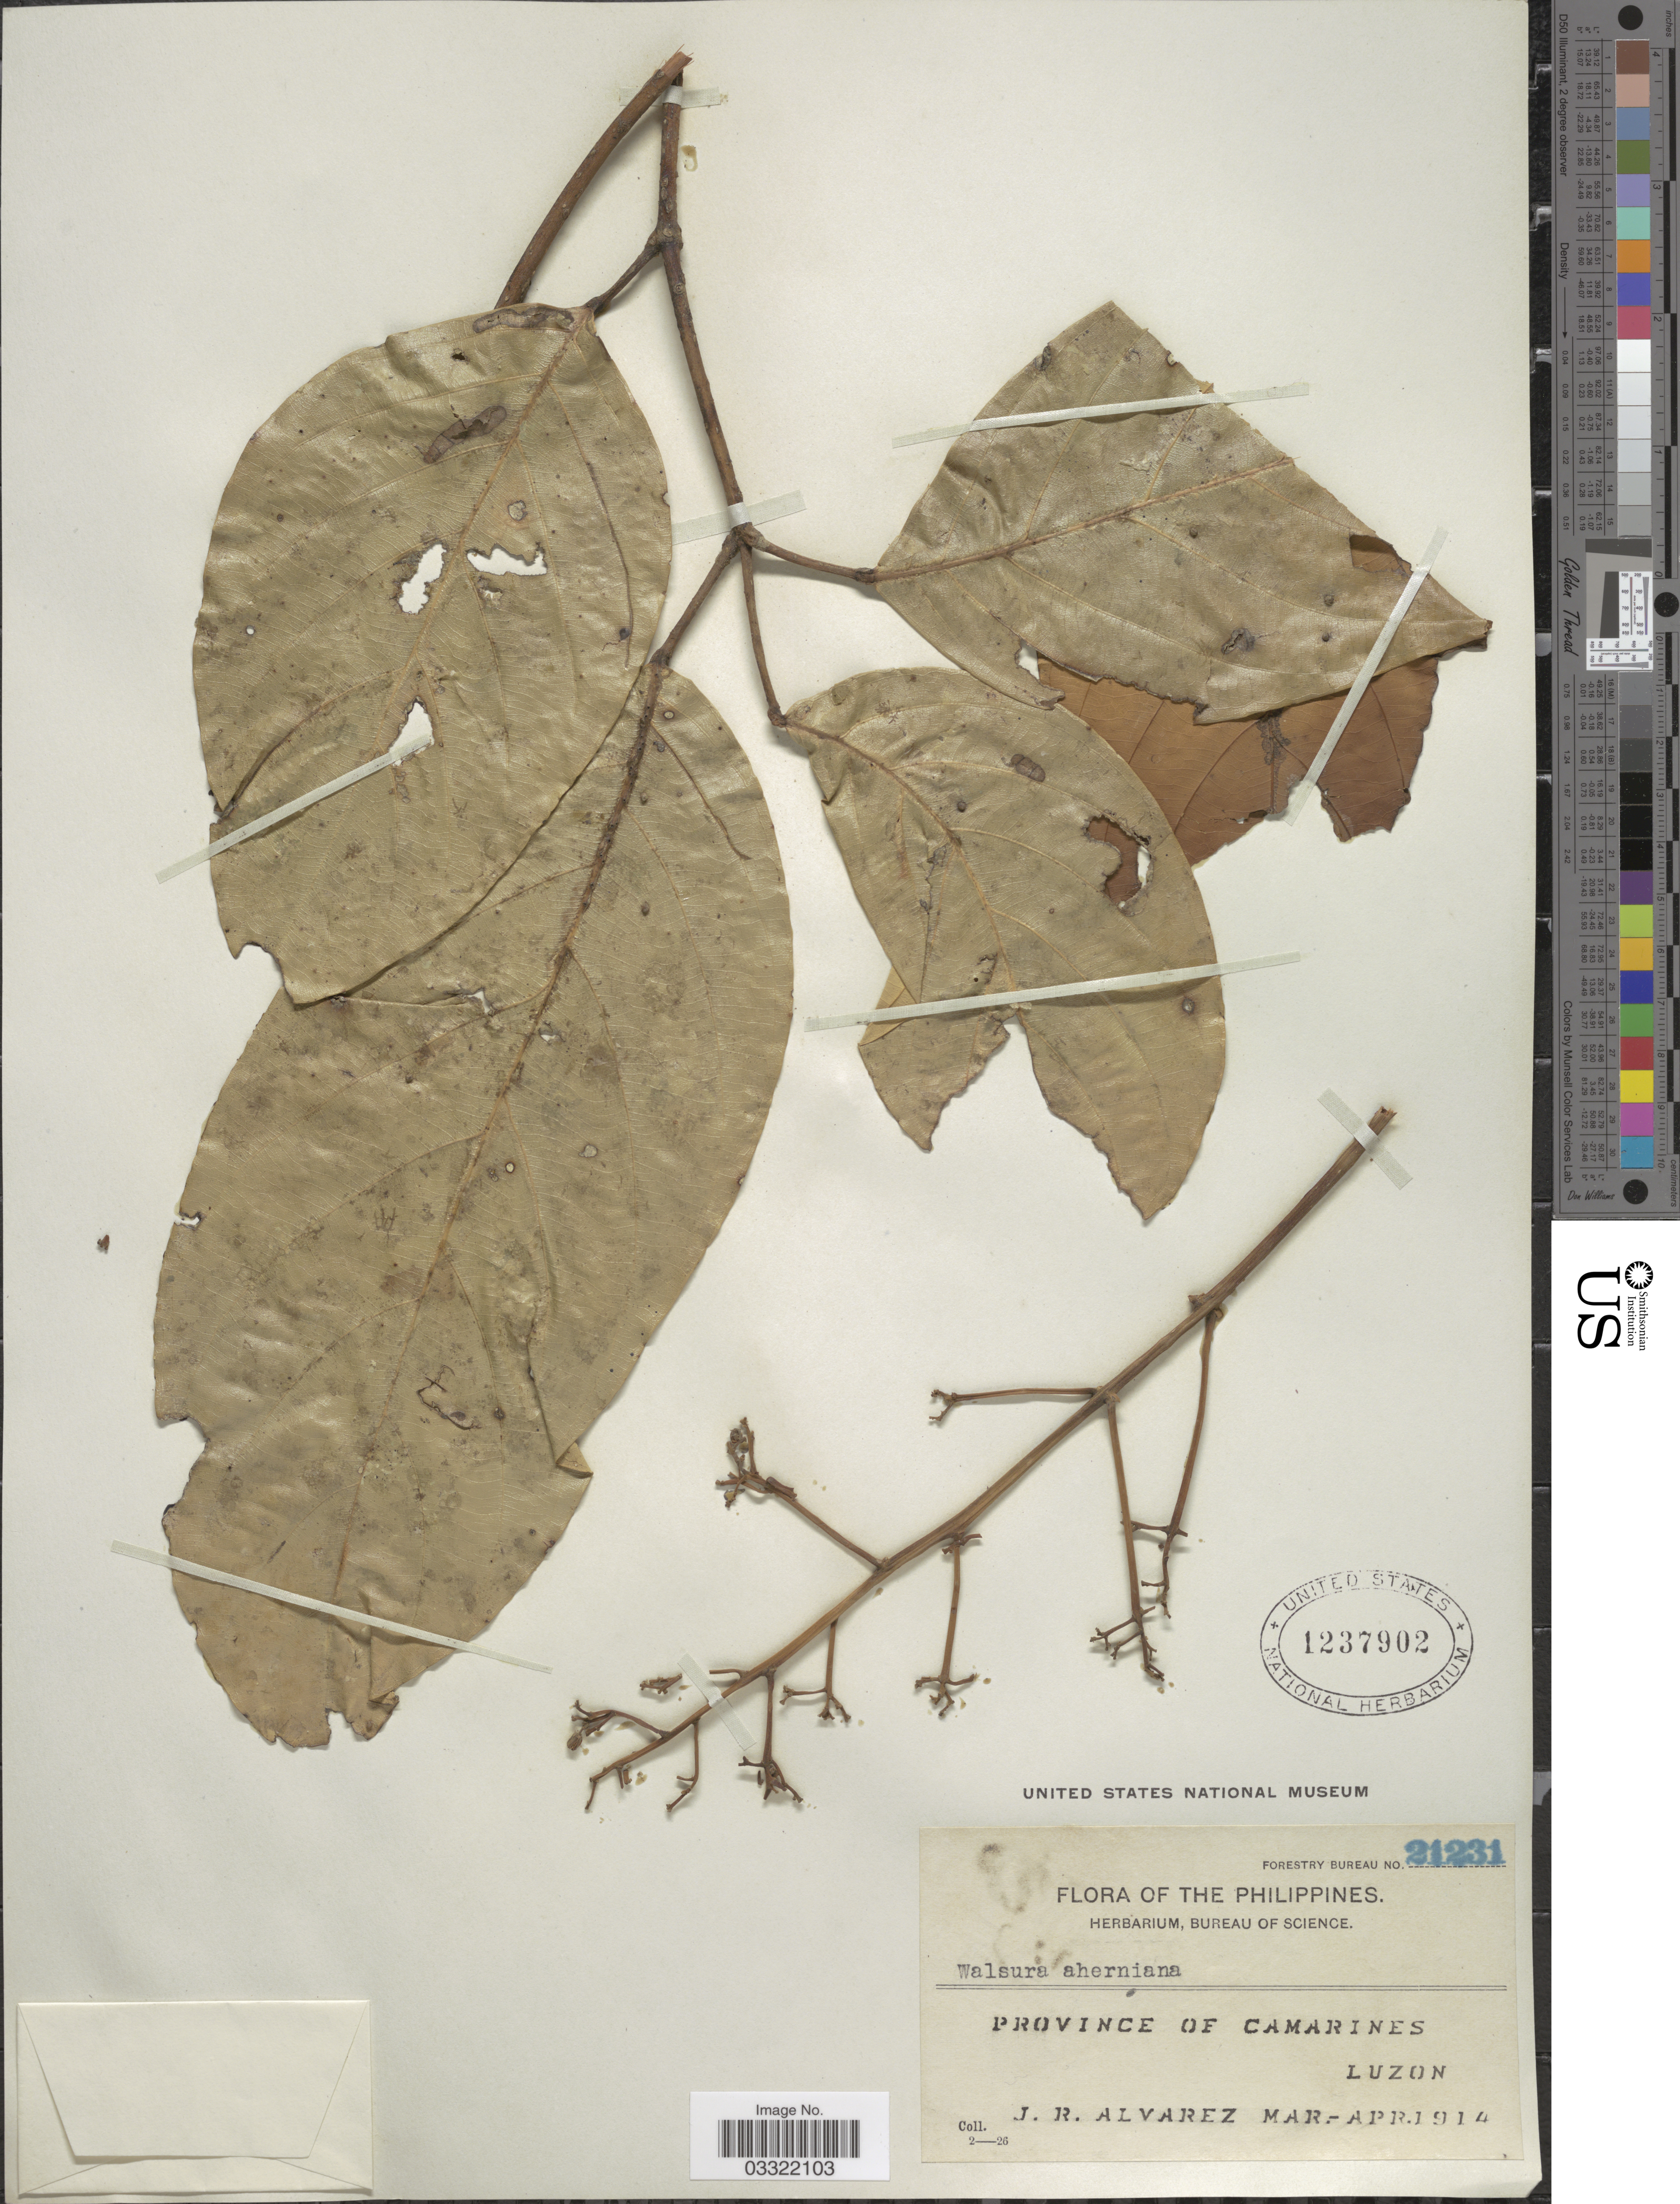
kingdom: Plantae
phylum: Tracheophyta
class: Magnoliopsida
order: Sapindales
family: Meliaceae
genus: Walsura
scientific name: Walsura pinnata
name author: Hassk.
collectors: J. Alvarez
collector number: Forestry Bureau 21231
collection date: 1914-03/1914-04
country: Philippines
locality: Province of Camarines, Luzon.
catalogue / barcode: US 1237902